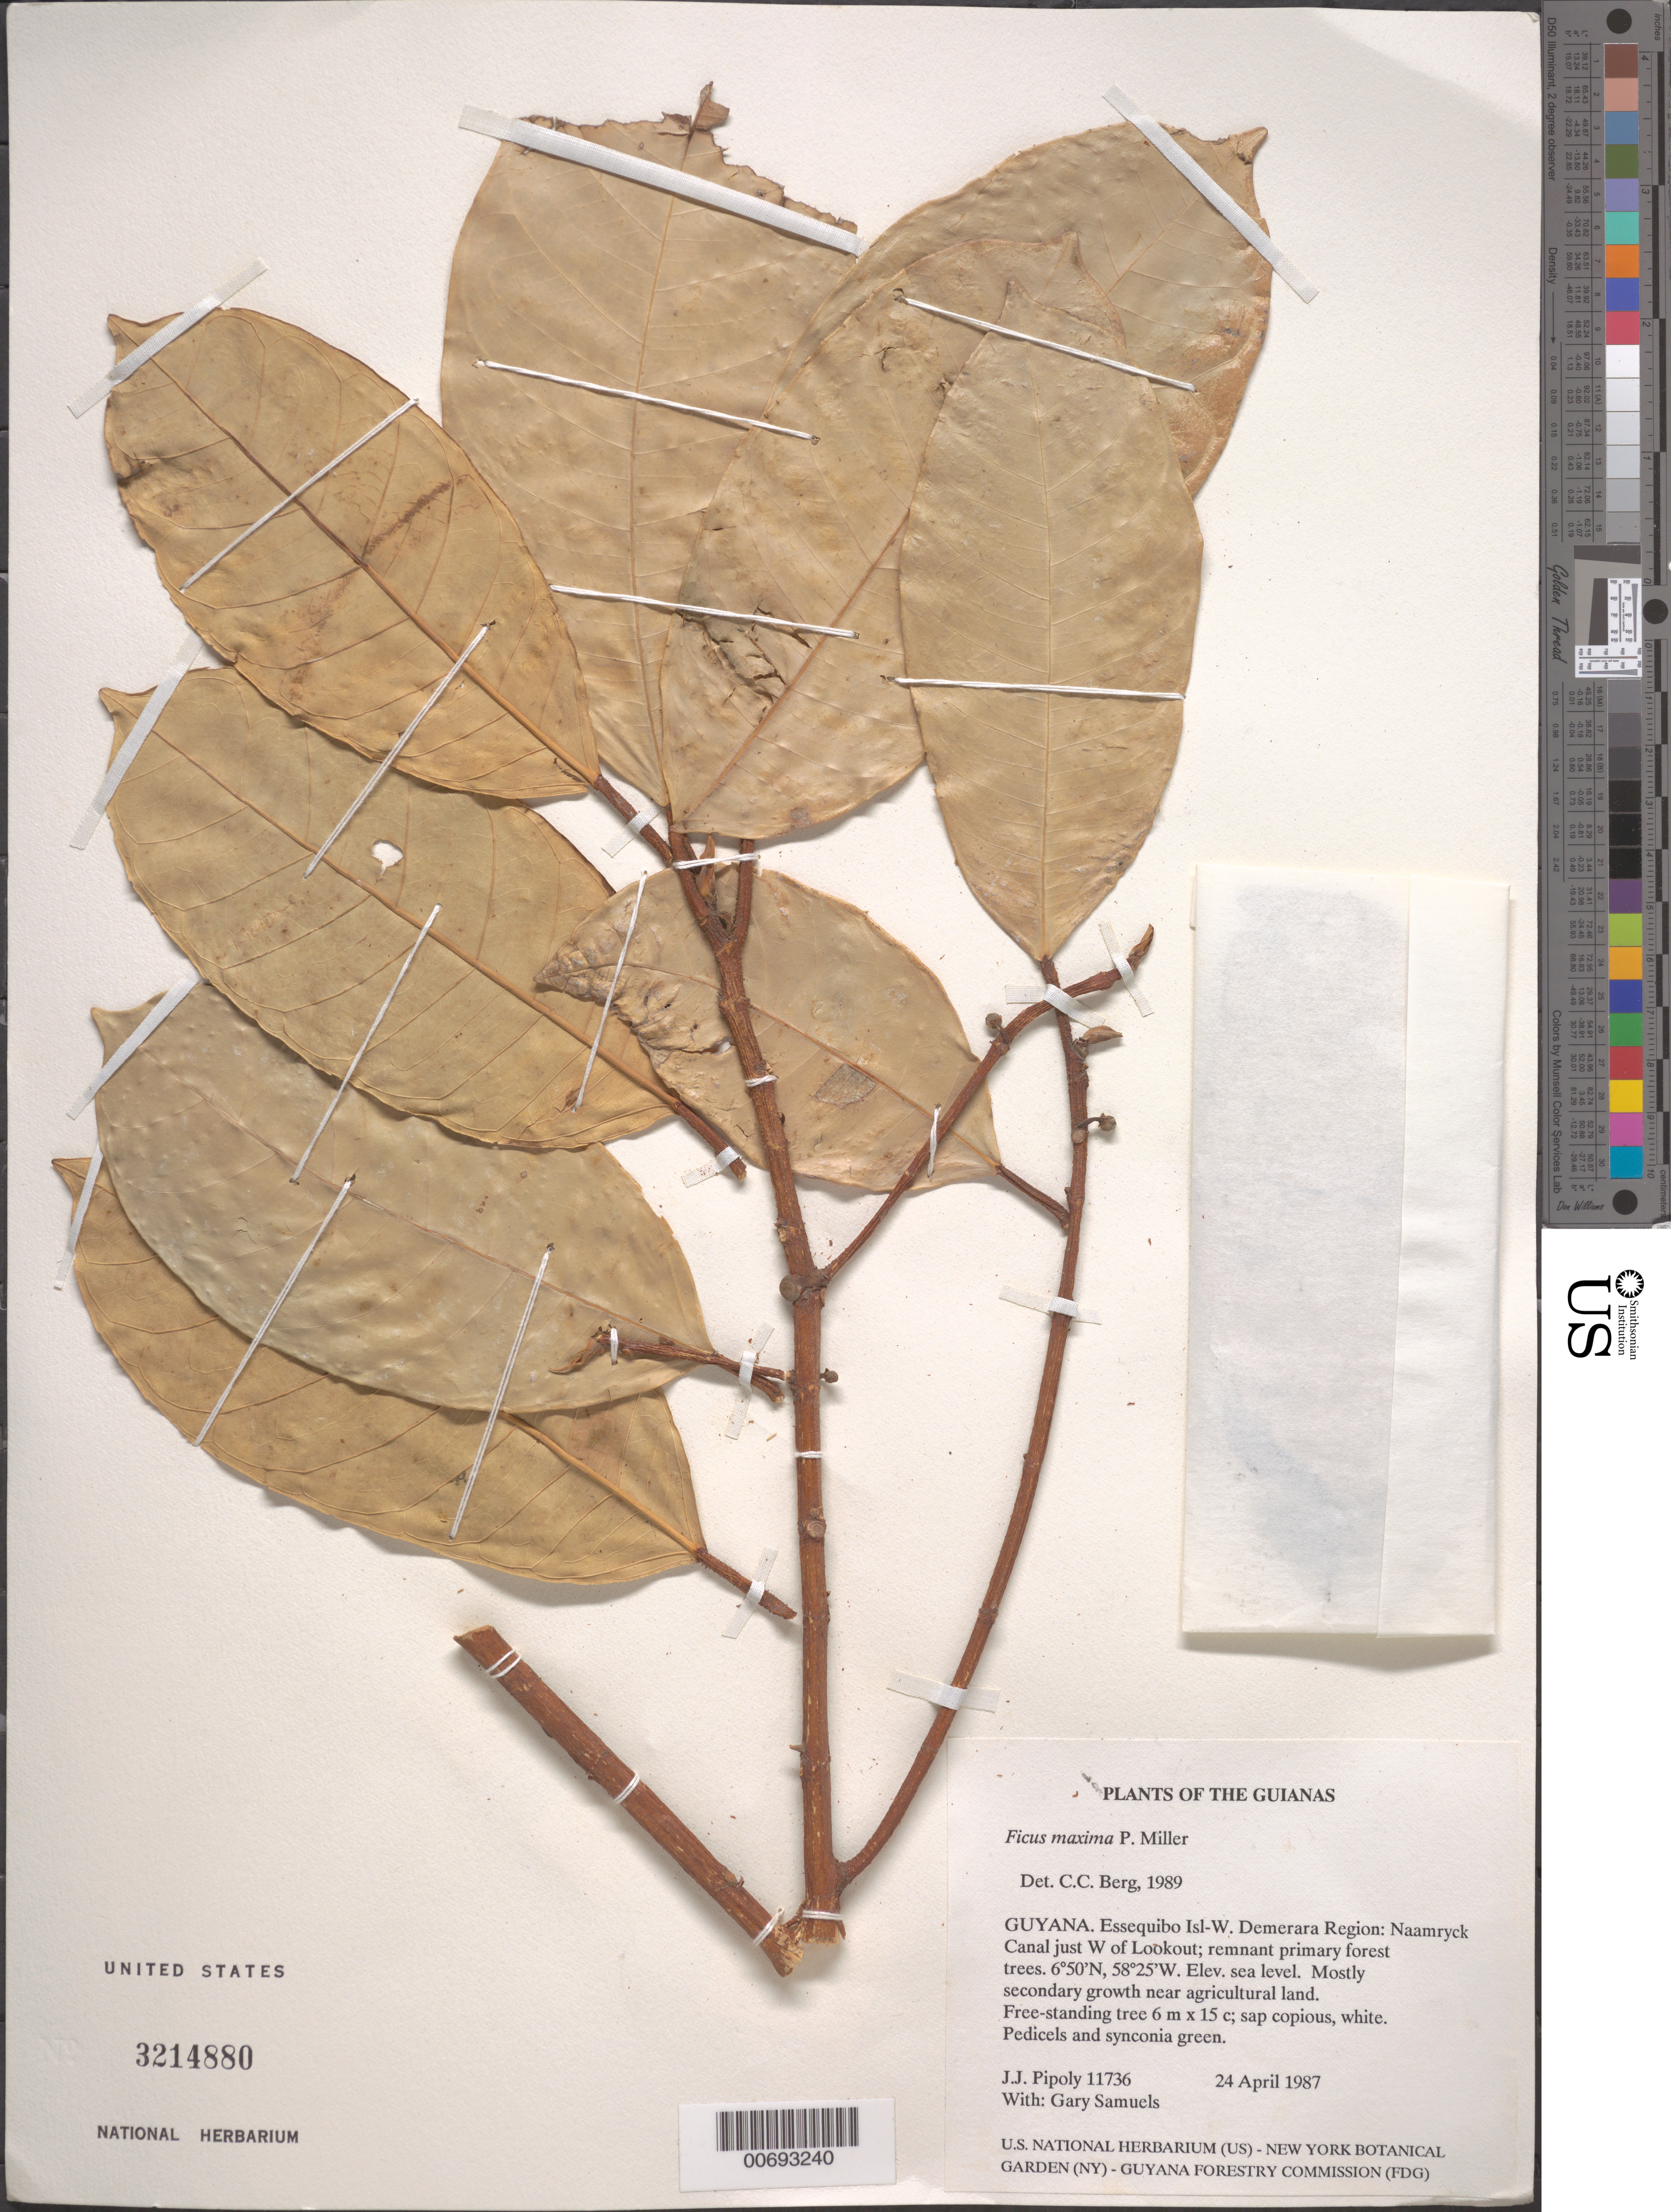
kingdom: Plantae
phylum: Tracheophyta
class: Magnoliopsida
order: Rosales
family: Moraceae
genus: Ficus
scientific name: Ficus maxima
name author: Mill.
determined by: Berg, C. C.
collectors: J. J. Pipoly & G. Bacchus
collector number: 11736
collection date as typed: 24 April 1987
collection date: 1987-04-24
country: Guyana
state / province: Essequibo Isl-W. Demerara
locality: Naamryck Canal just W of Lookout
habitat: Remnant primary forest trees. Mostly secondary growth near agricultural land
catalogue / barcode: US 3214880